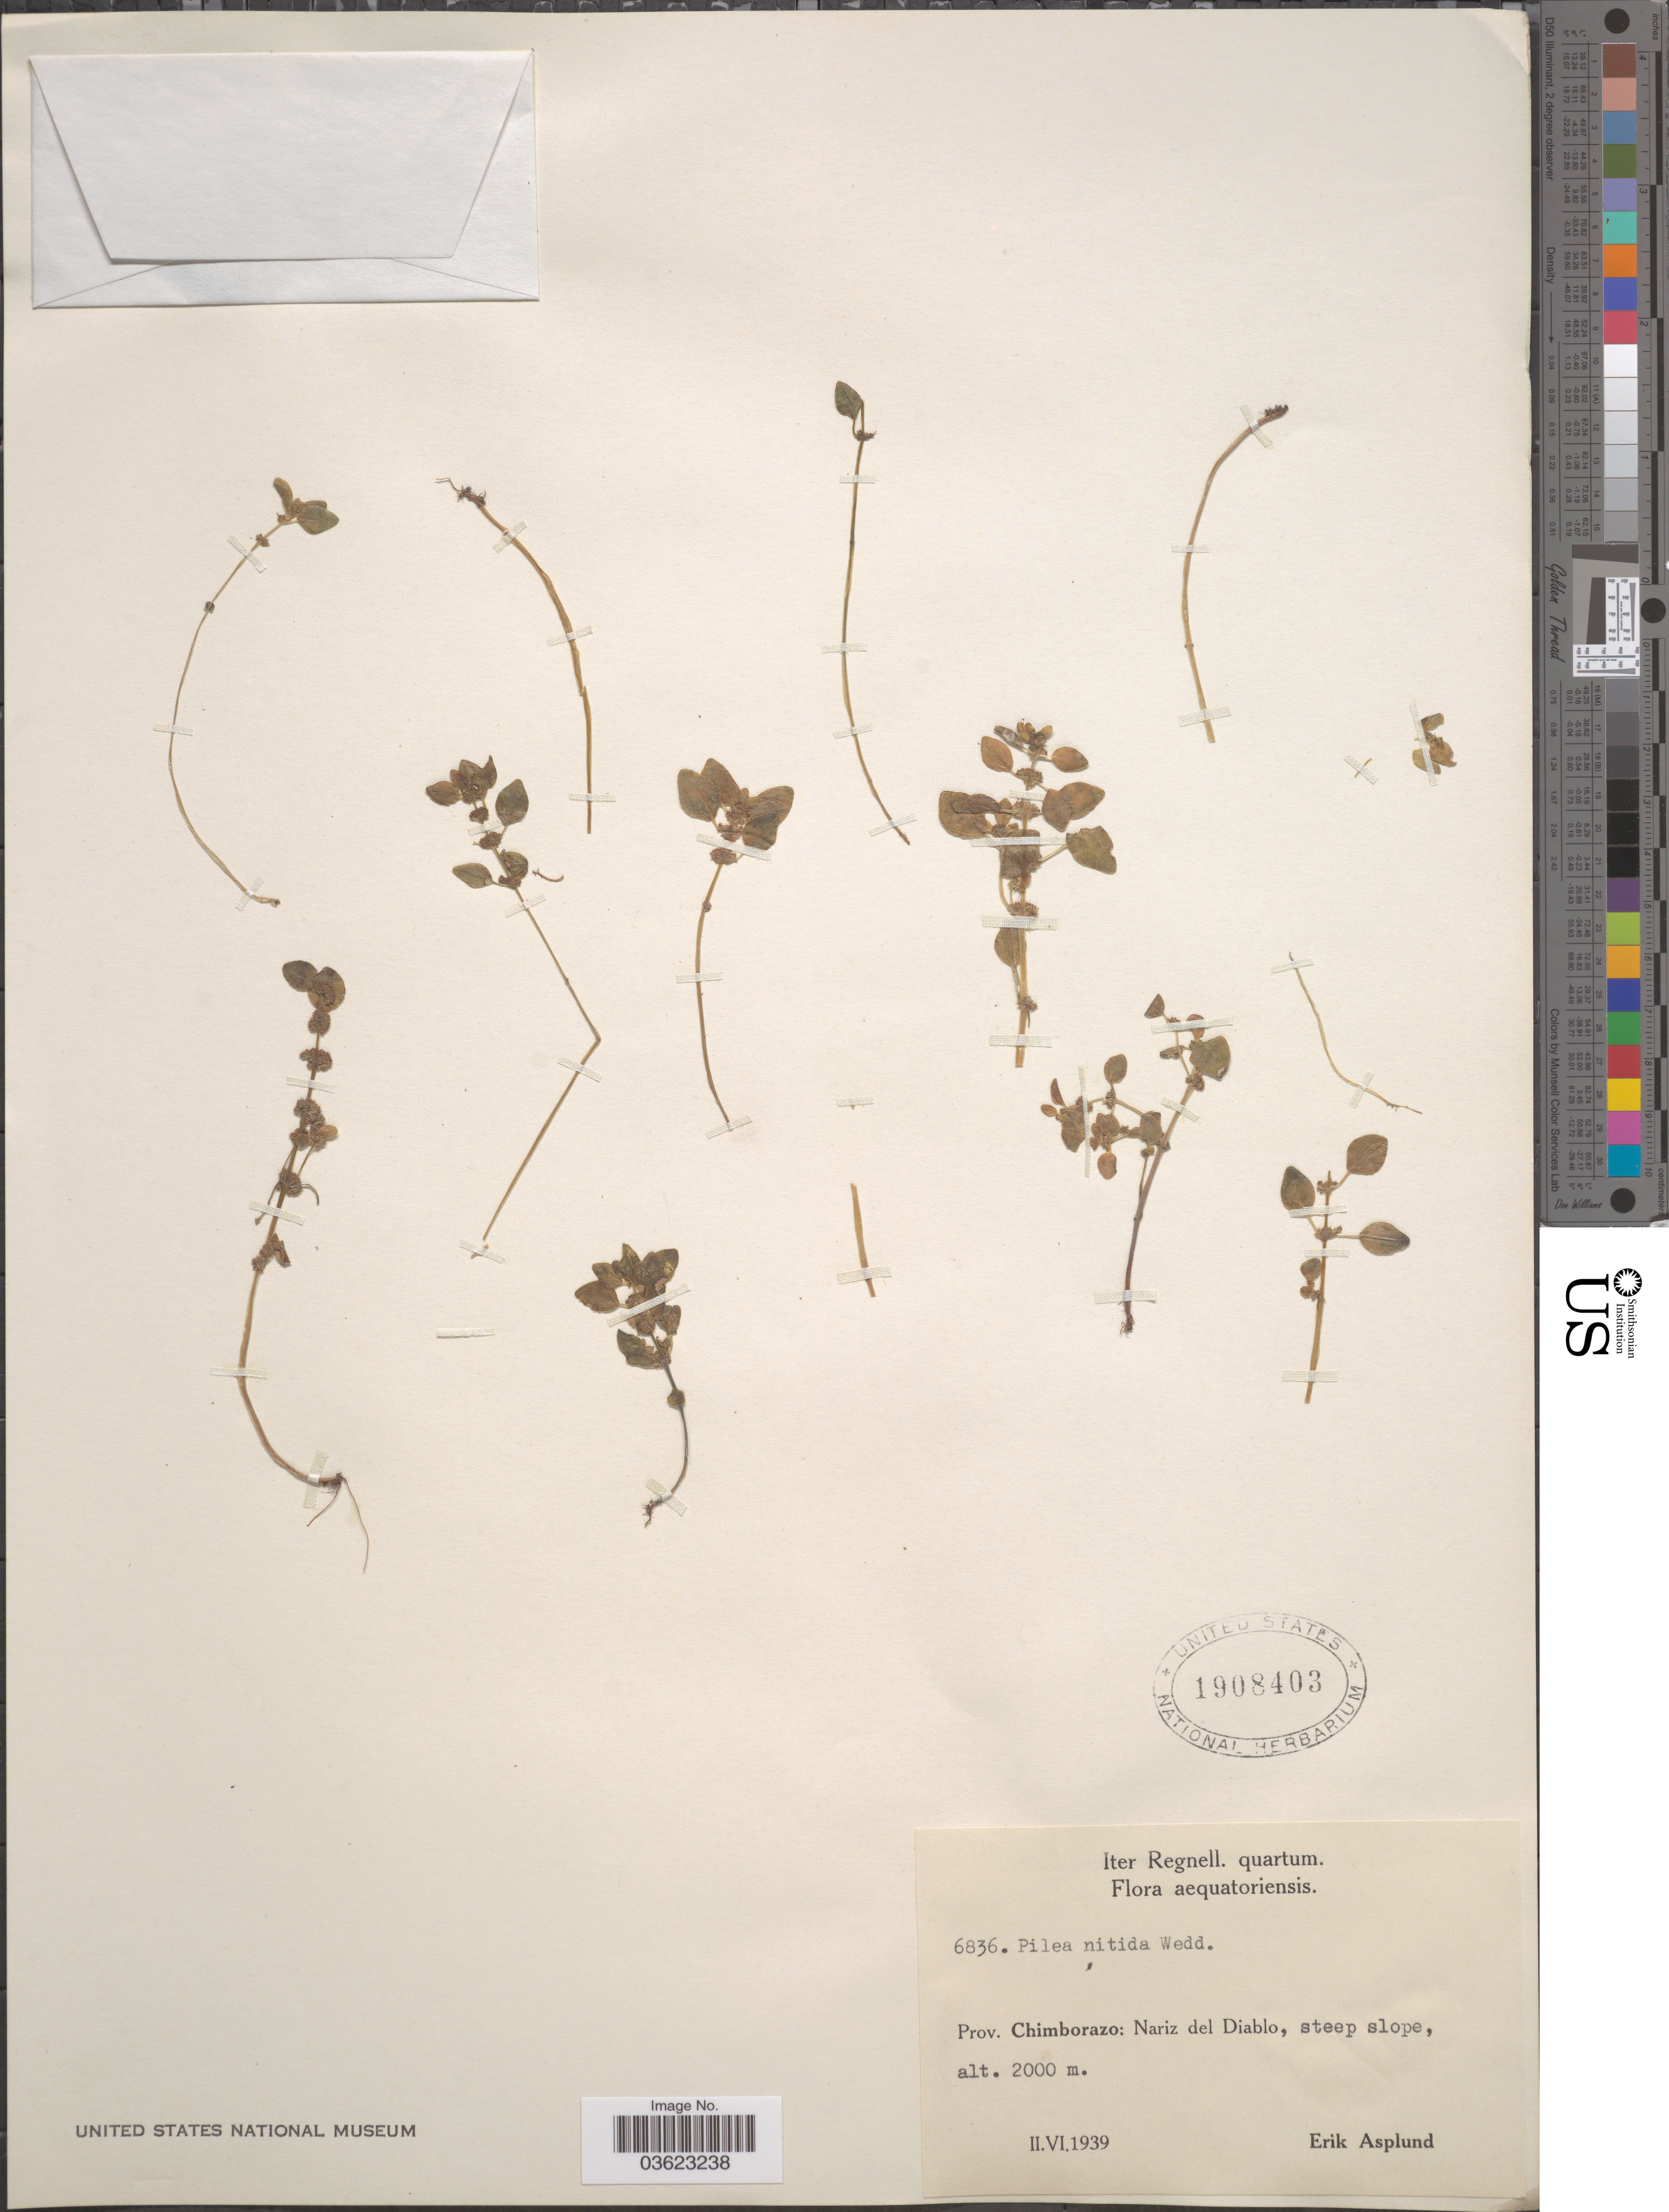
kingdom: Plantae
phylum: Tracheophyta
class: Magnoliopsida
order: Rosales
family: Urticaceae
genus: Pilea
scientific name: Pilea nitida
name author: Wedd.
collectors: E. Asplund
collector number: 6836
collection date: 1939-02/1939-06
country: Ecuador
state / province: Chimborazo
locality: Nariz del Diablo.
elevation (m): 2000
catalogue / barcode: US 1908403